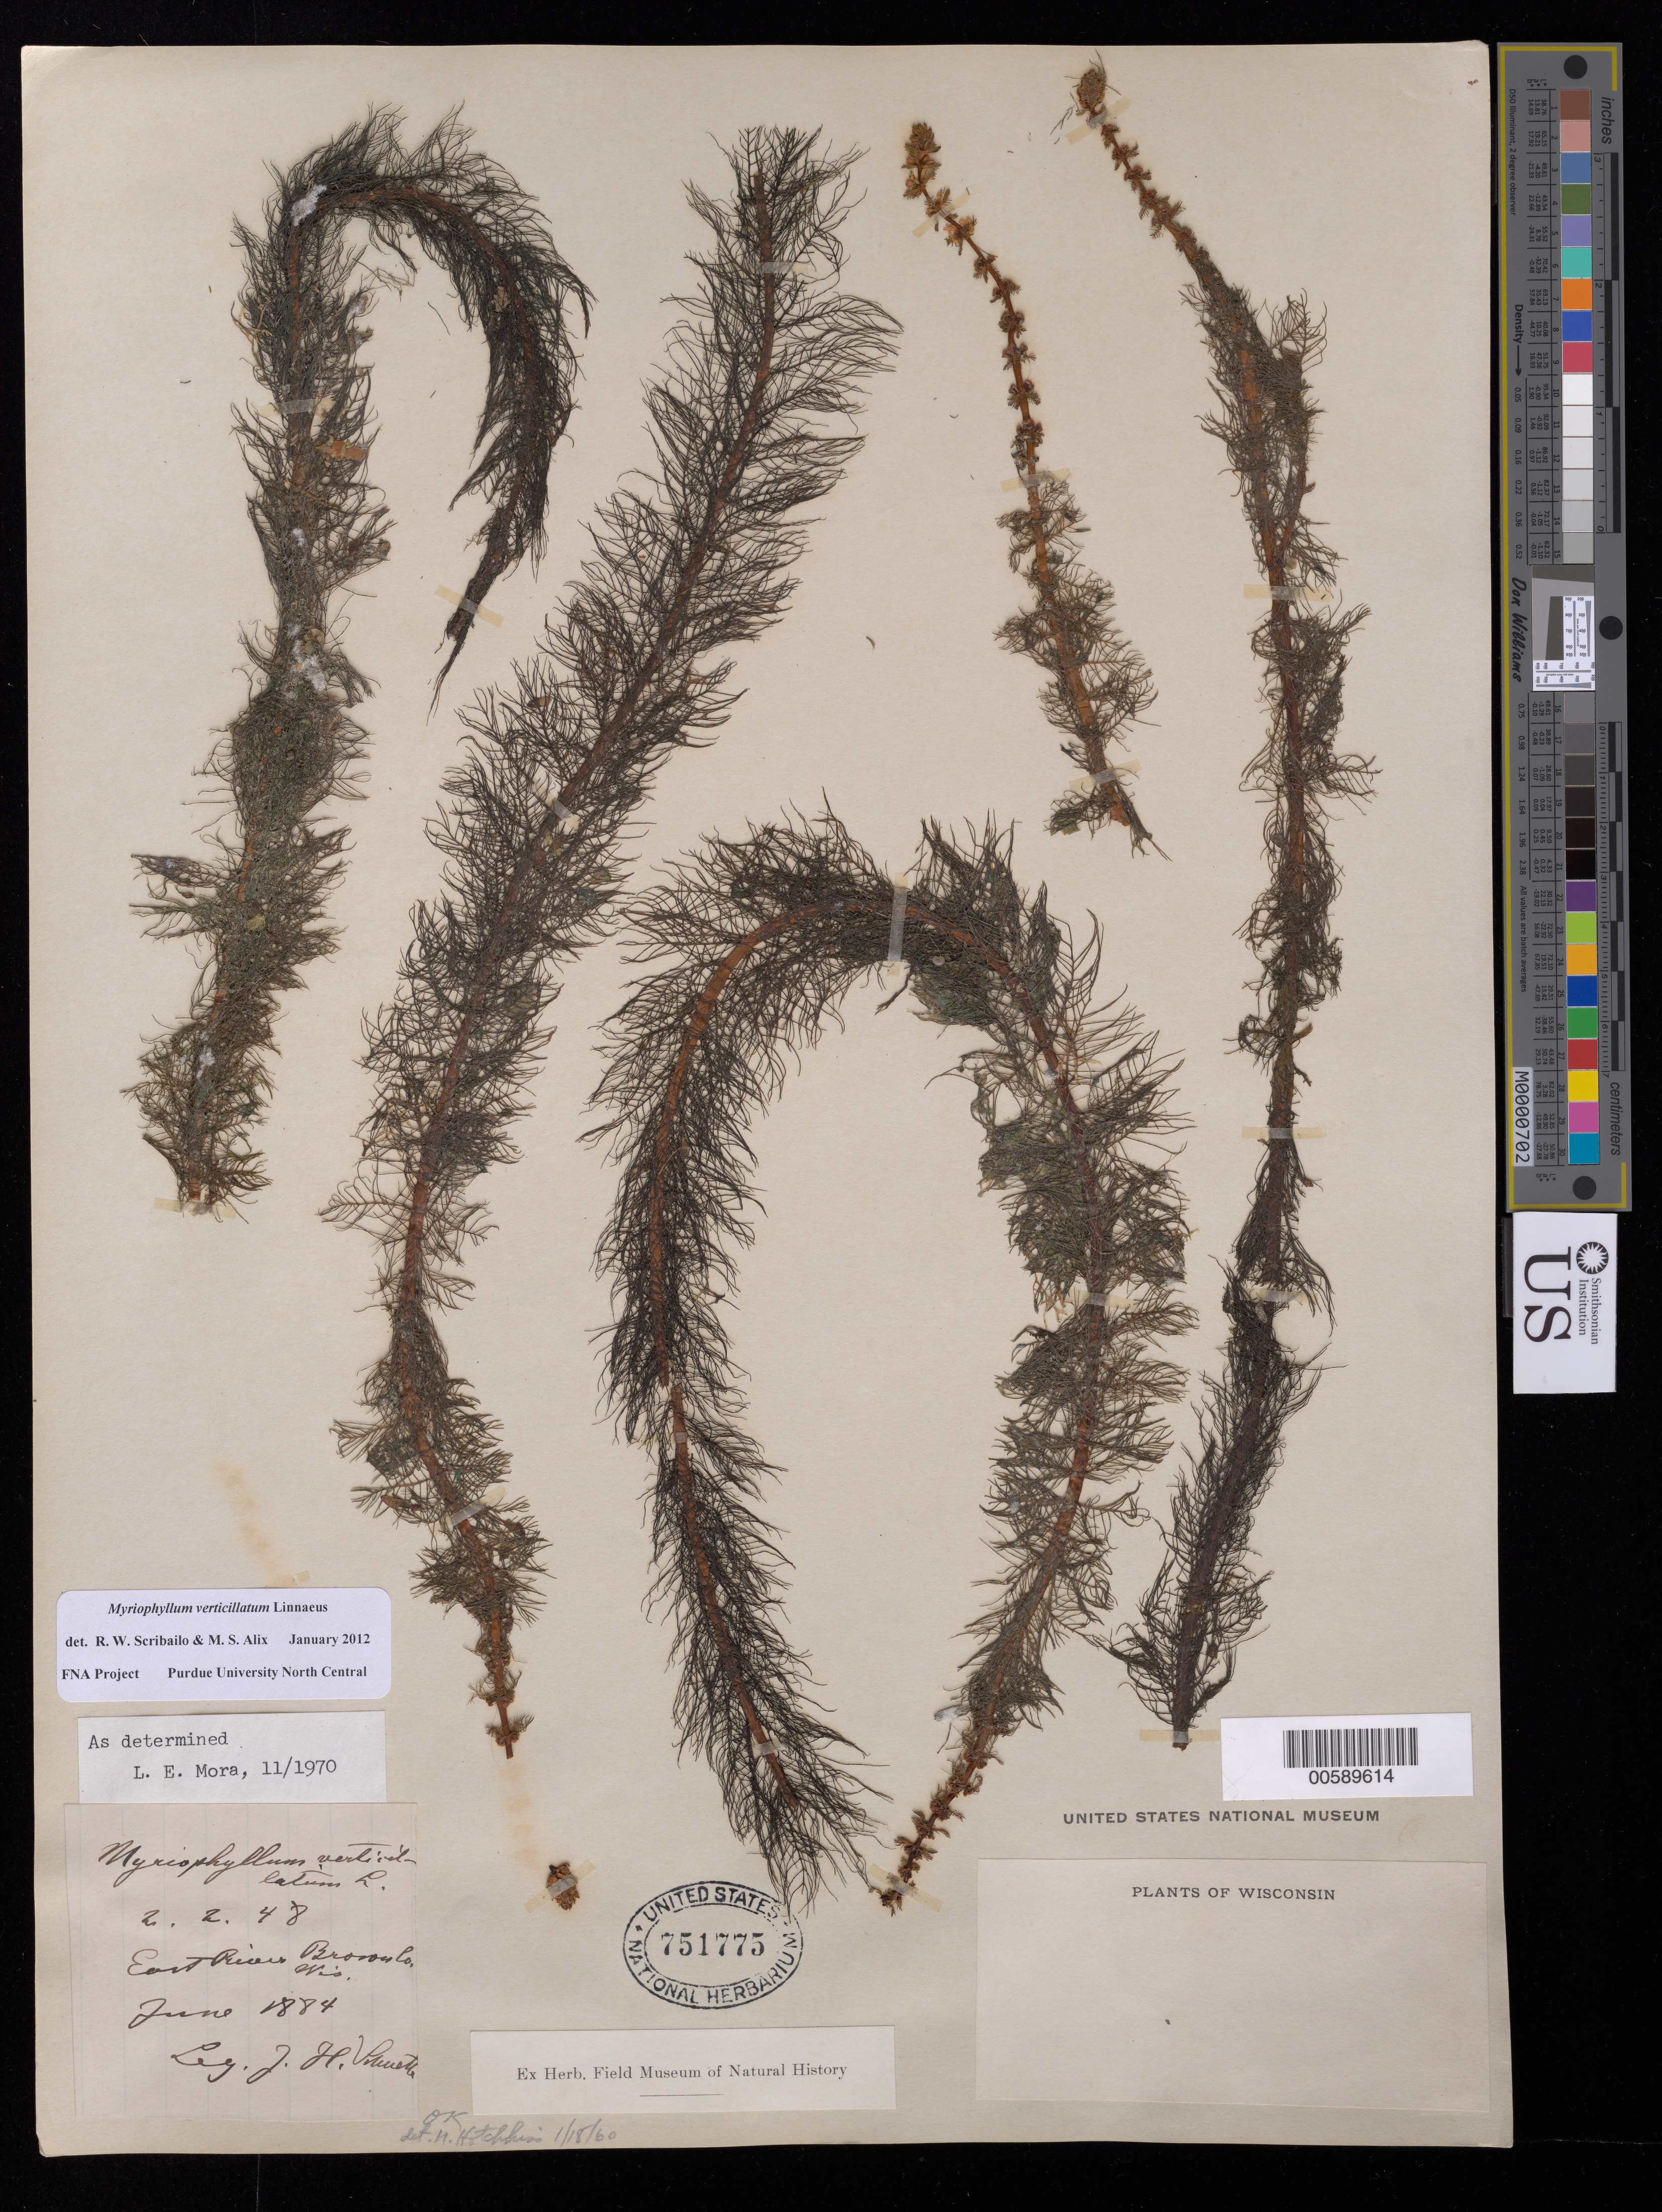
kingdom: Plantae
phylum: Tracheophyta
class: Magnoliopsida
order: Saxifragales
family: Haloragaceae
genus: Myriophyllum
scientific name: Myriophyllum verticillatum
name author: L.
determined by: Scribailo, R. W.; Alix, M. S.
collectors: J. Preutta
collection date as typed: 02 Feb 1948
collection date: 1948-02-02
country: United States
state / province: Wisconsin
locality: East Pierce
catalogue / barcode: US 751775